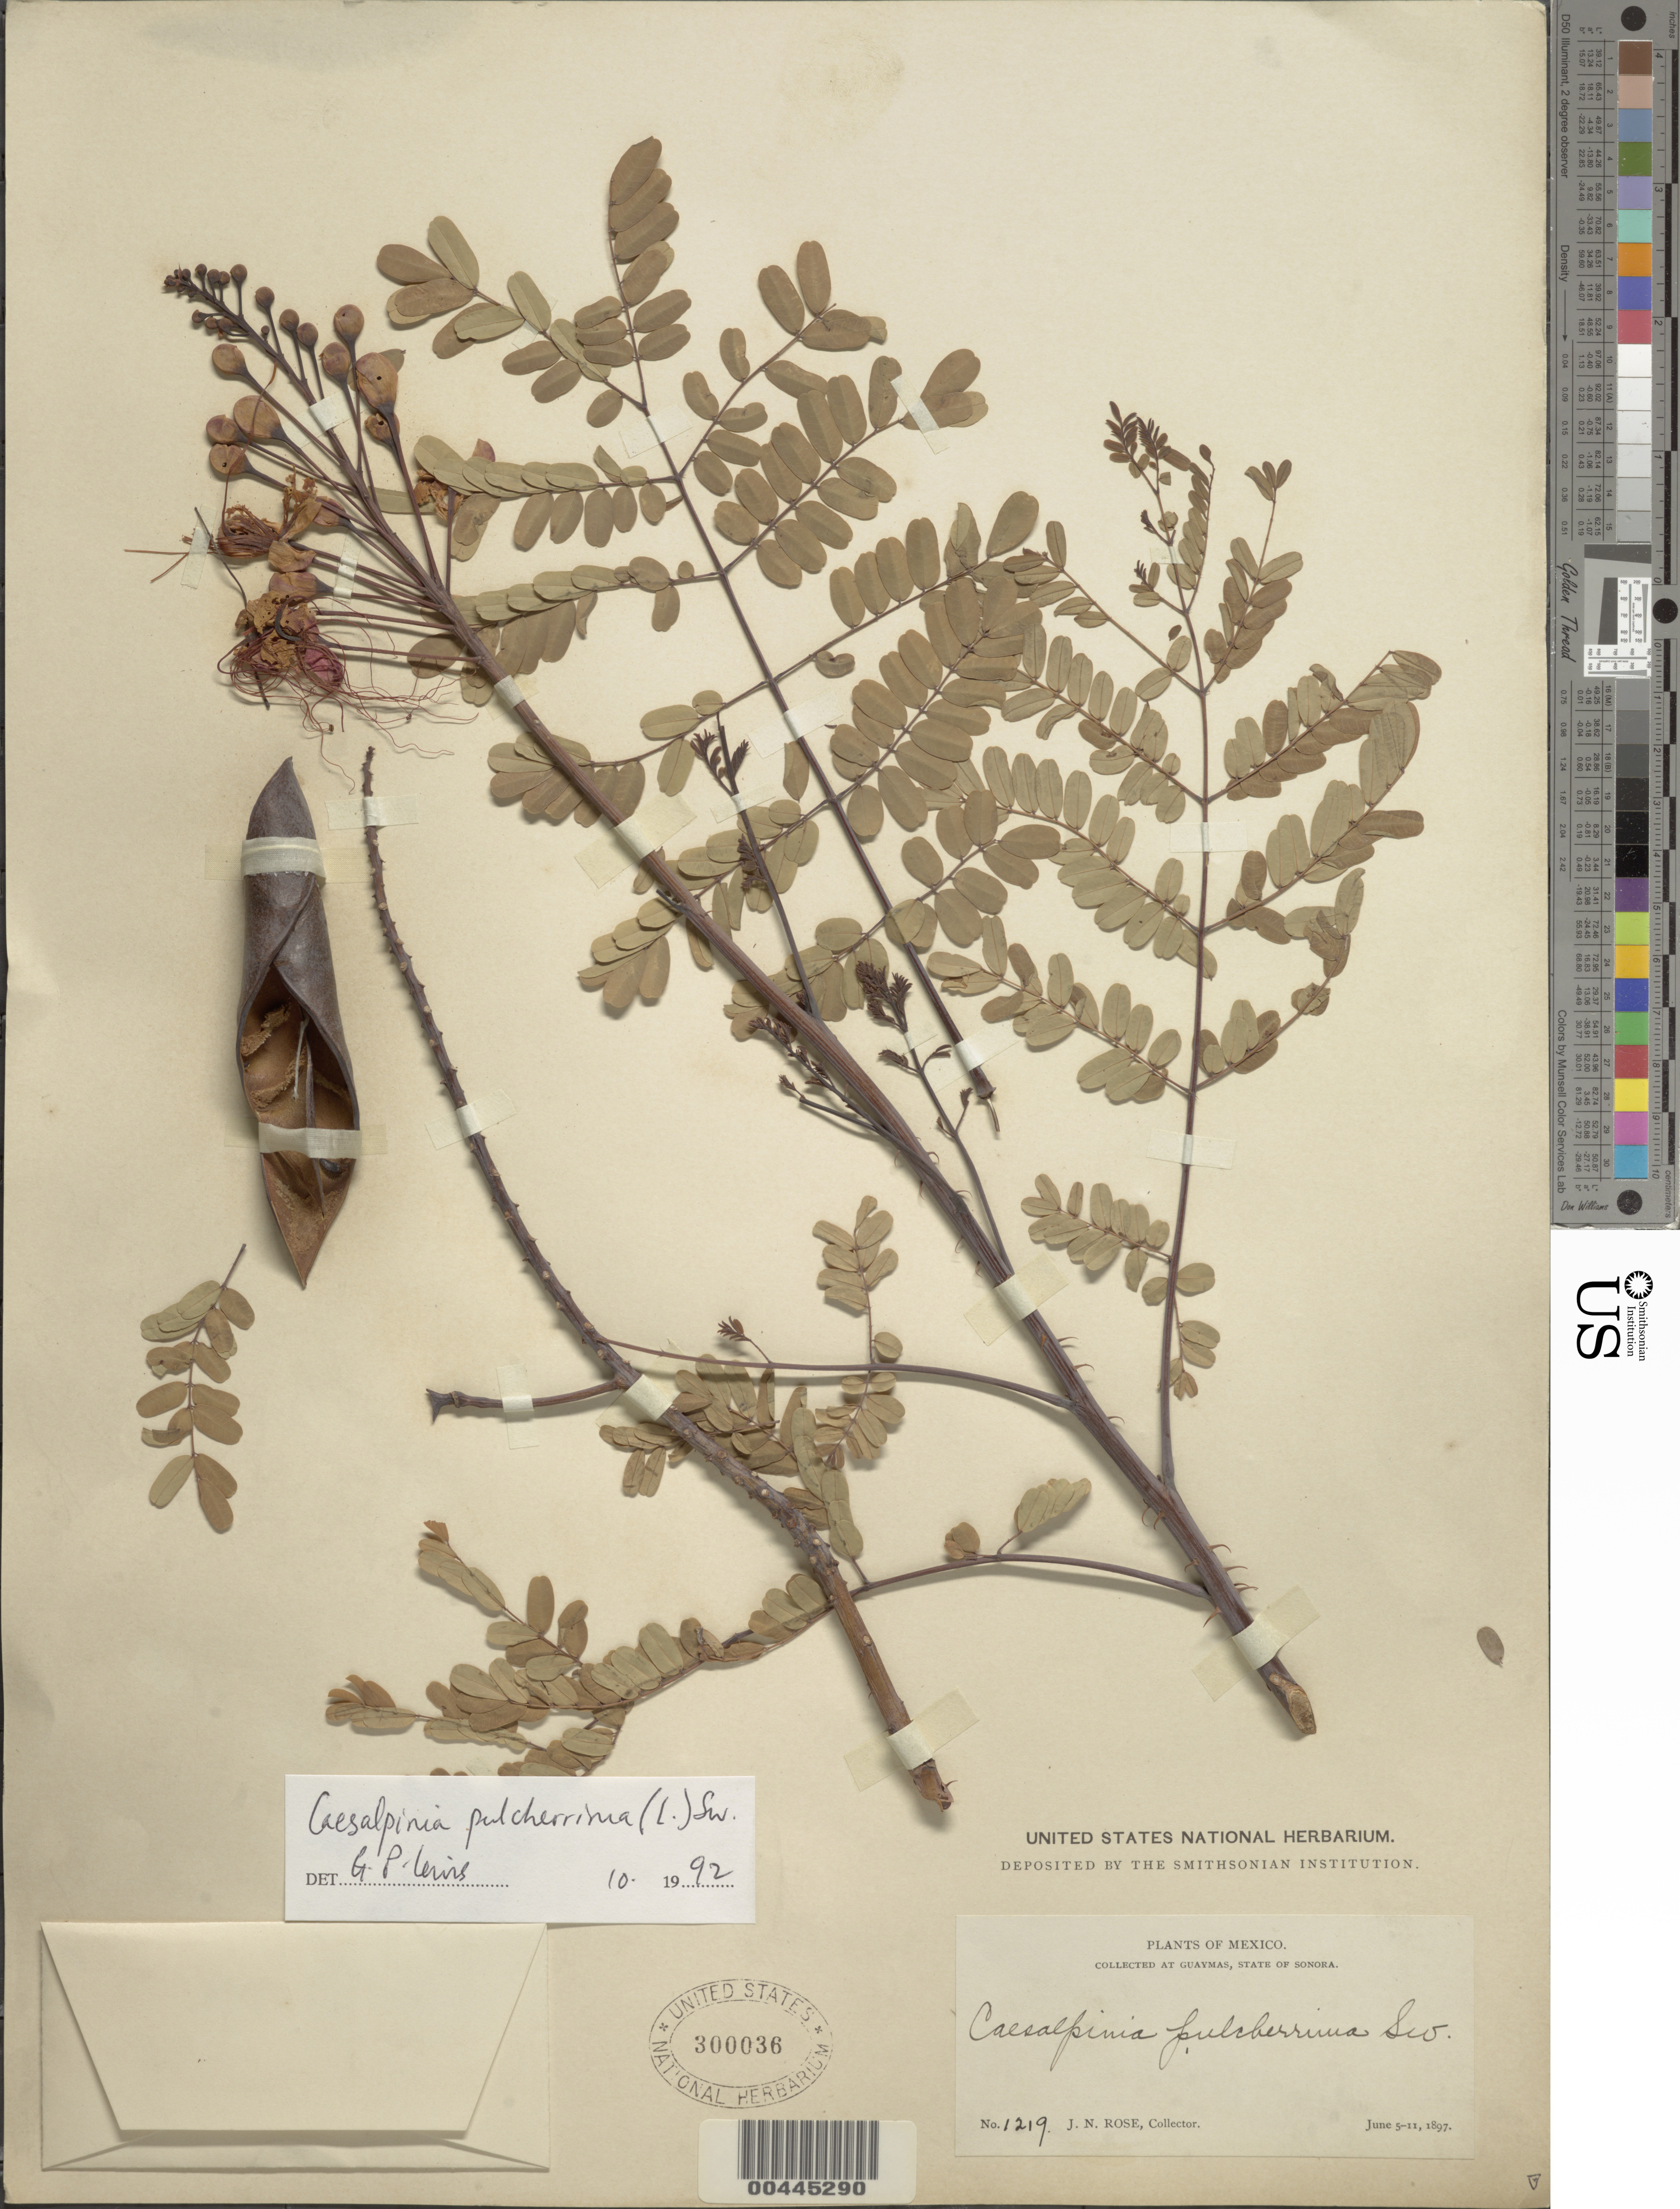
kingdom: Plantae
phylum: Tracheophyta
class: Magnoliopsida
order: Fabales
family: Fabaceae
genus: Caesalpinia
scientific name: Caesalpinia pulcherrima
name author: (L.) Sw.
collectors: J. N. Rose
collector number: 1219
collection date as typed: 05 Jun 1897 to 11 Jun 1897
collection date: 1897-06-05/1897-06-11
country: Mexico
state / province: Veracruz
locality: Guaymas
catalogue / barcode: US 300036